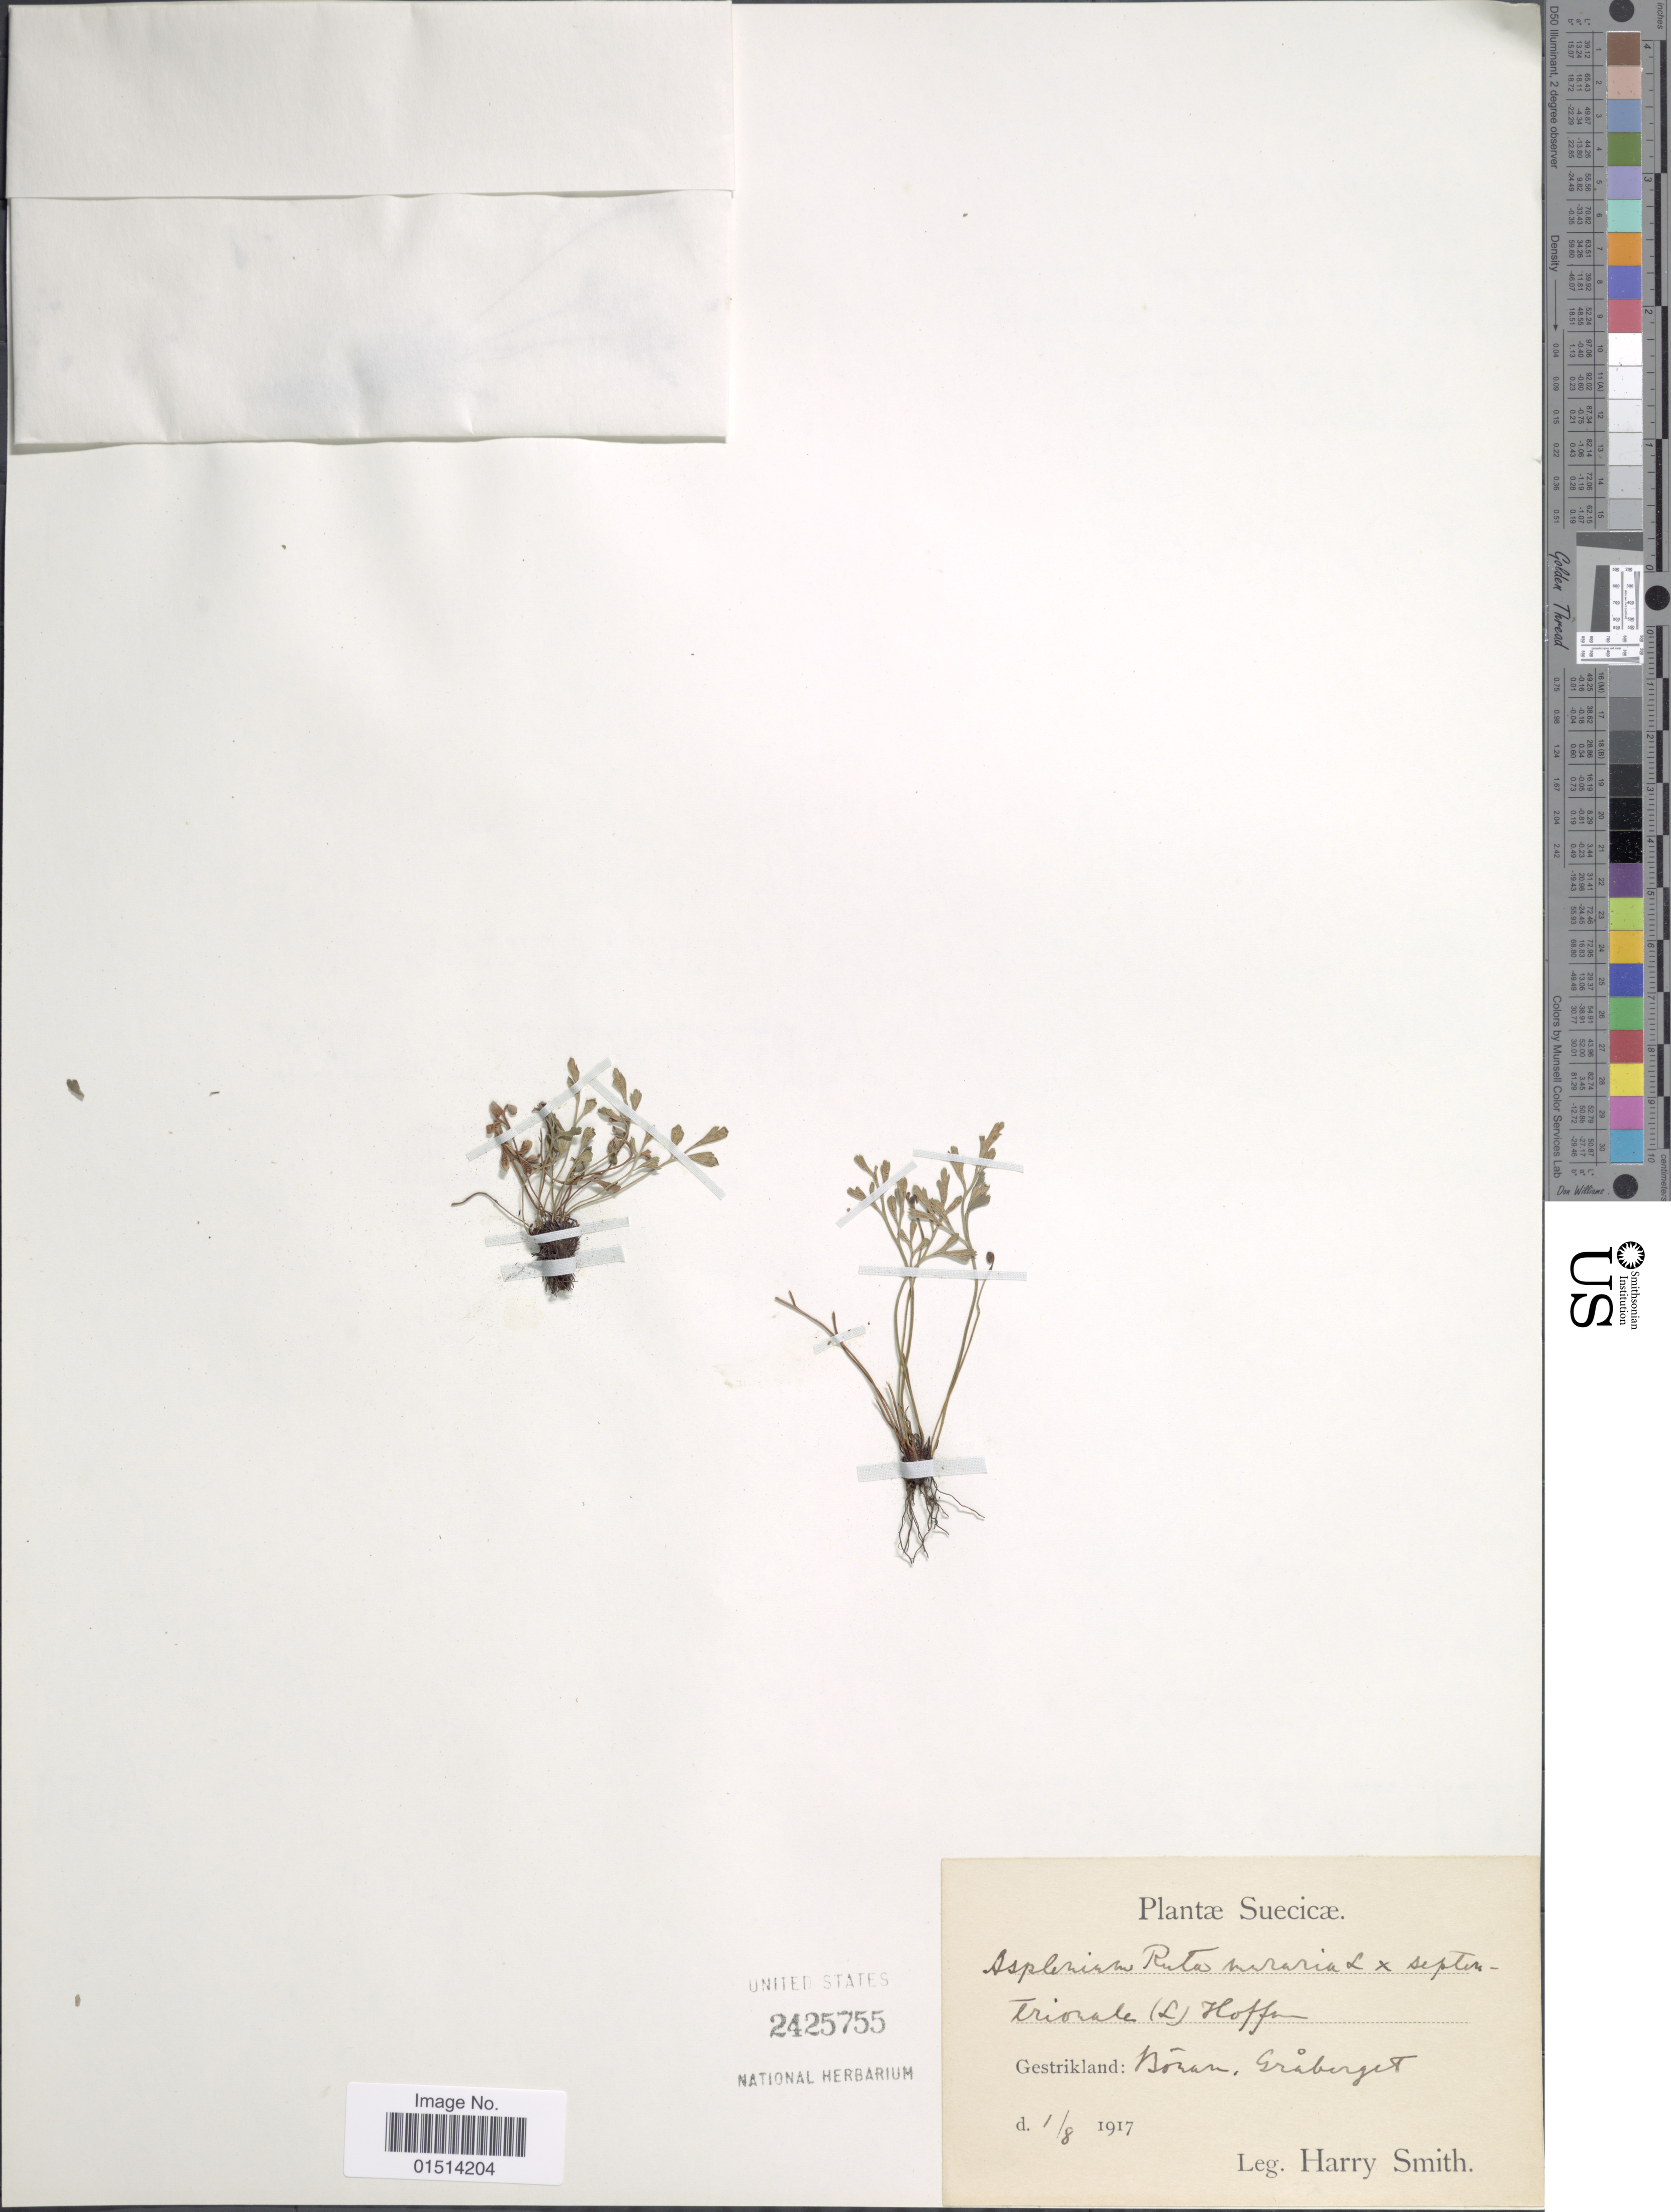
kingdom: Plantae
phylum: Tracheophyta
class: Polypodiopsida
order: Polypodiales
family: Aspleniaceae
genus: Asplenium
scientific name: Asplenium septentrionale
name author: (L.) Hoffm.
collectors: H. Smith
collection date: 1917-01-08 or 1917-08-01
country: Sweden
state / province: Norrbotten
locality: Gästrikland. Bönan, Gråberget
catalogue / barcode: US 2425755